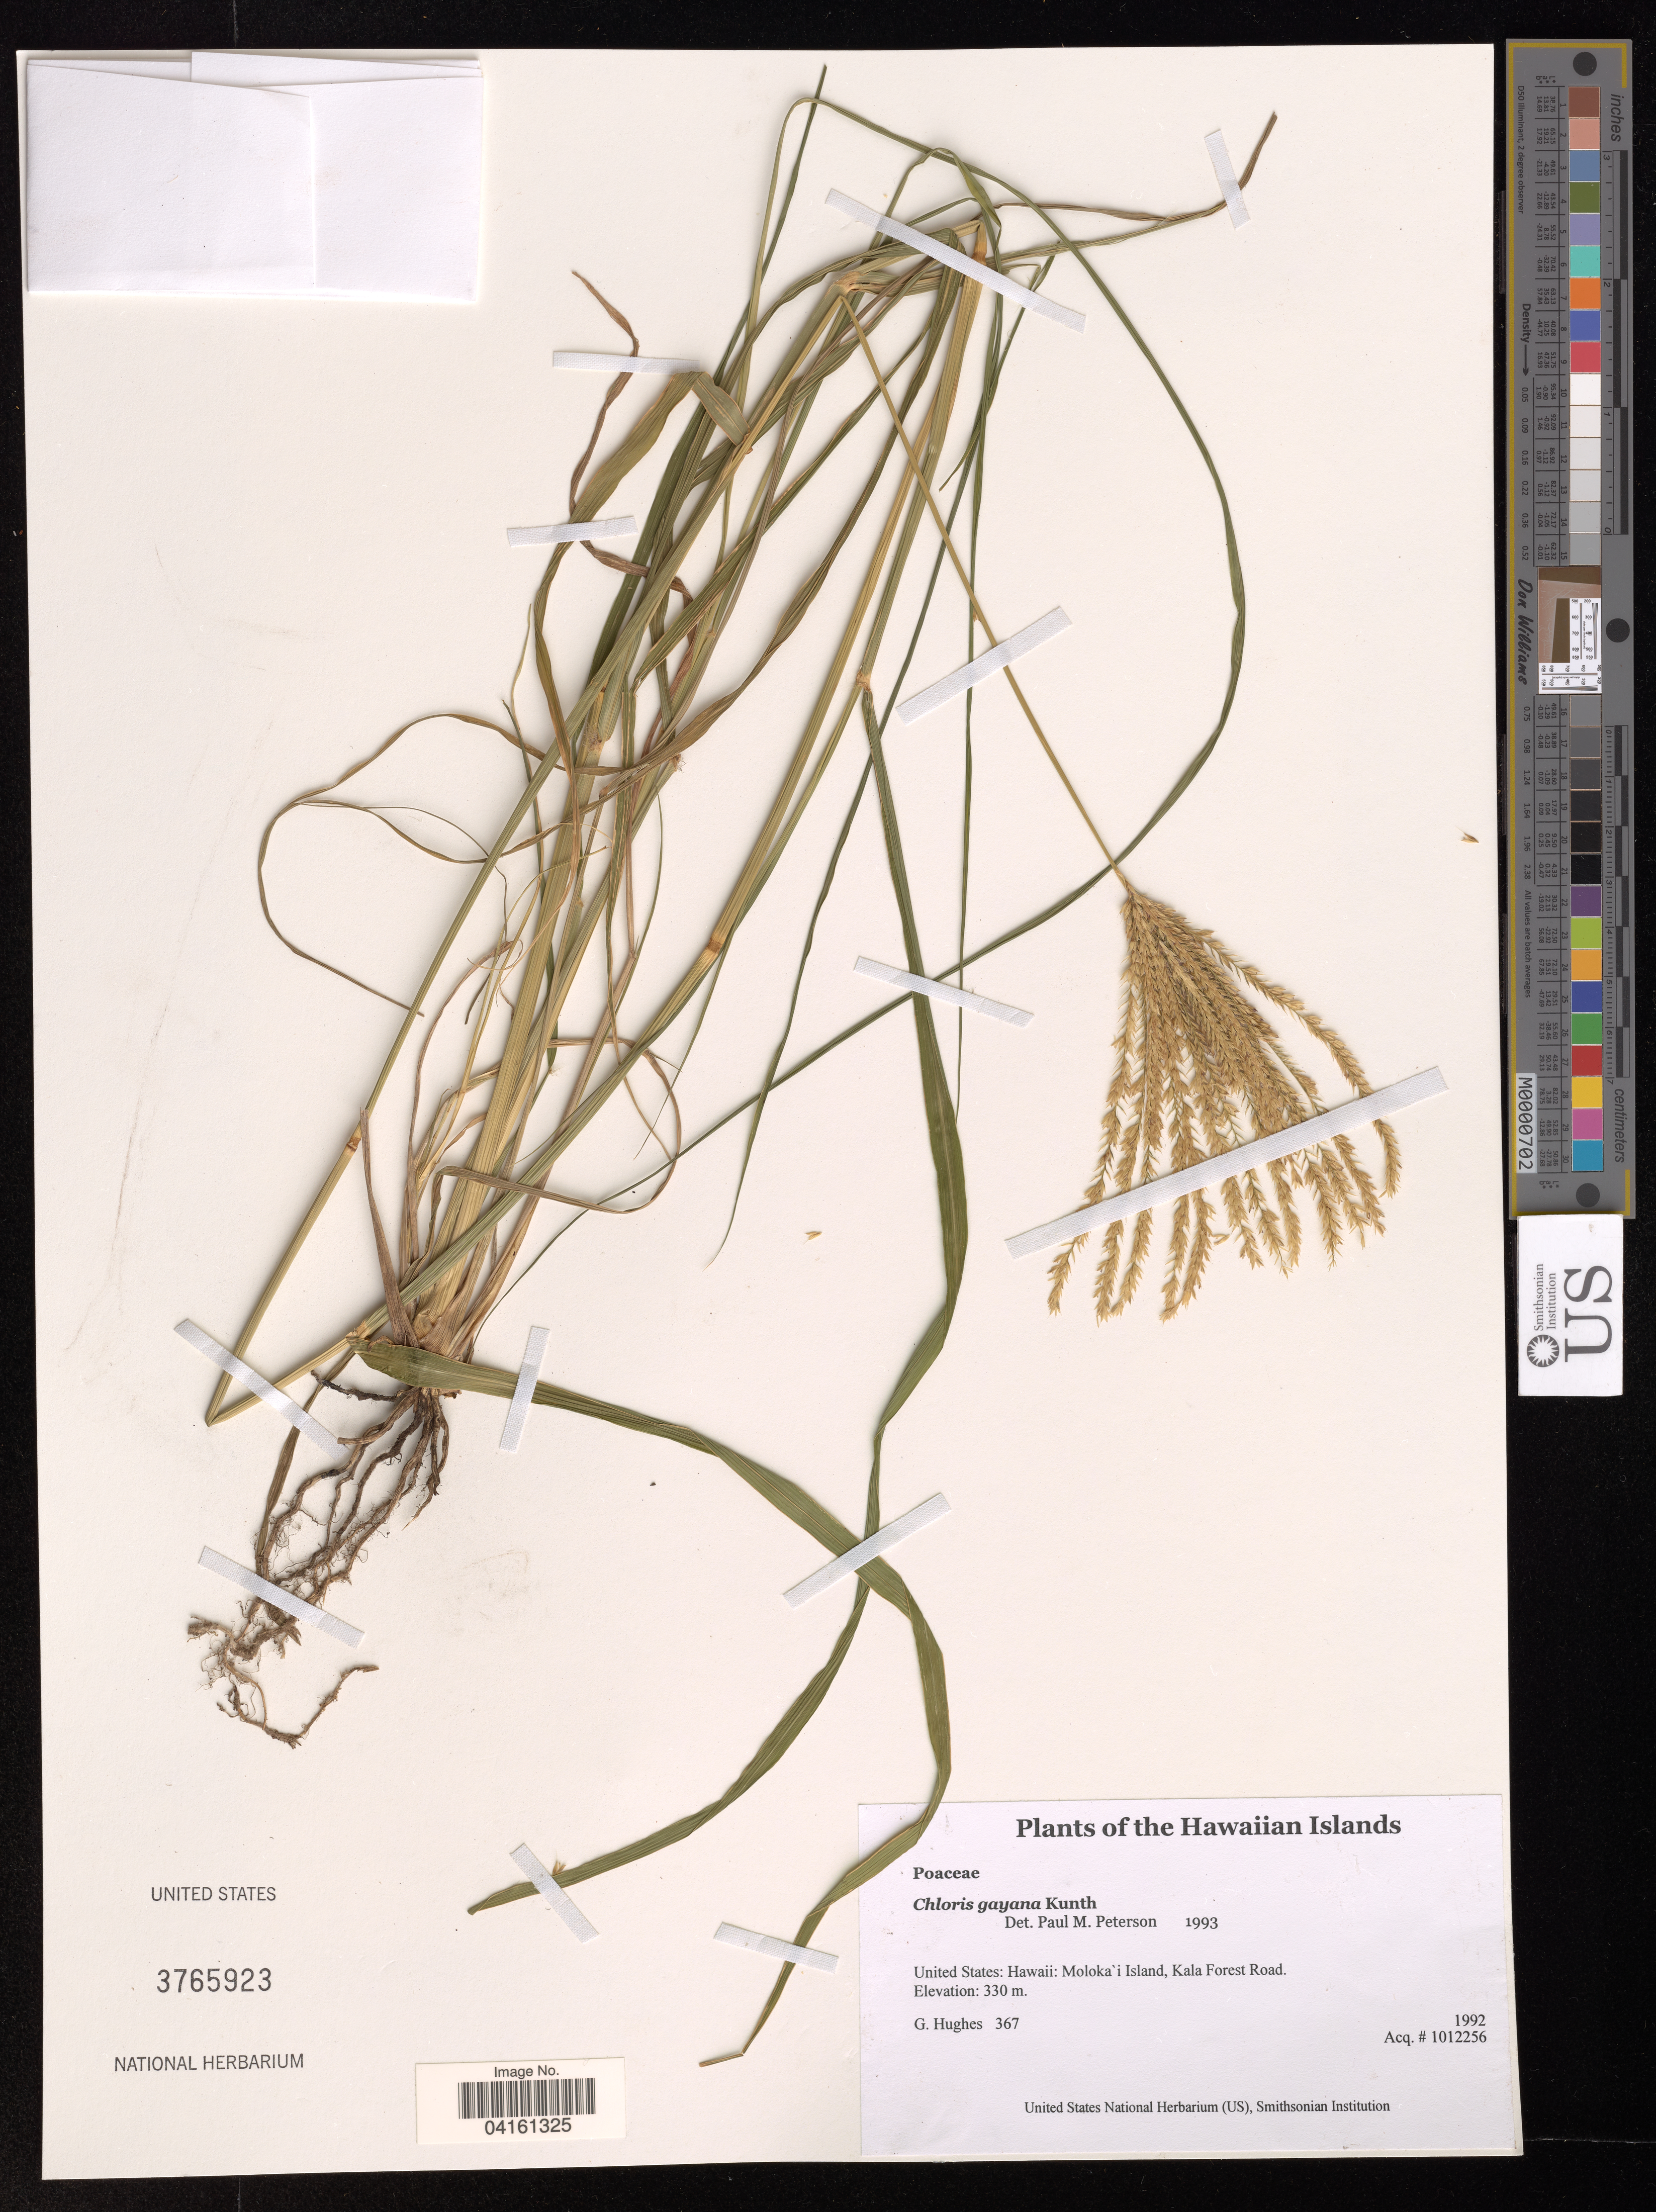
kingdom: Plantae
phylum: Tracheophyta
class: Liliopsida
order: Poales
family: Poaceae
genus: Chloris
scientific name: Chloris gayana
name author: Kunth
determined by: Peterson, Paul M., (BOT), Smithsonian Institution - National Museum of Natural History (UNITED STATES)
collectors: G. Hughes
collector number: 367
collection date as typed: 1992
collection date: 1992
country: United States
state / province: Hawaii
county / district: Maui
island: Moloka'i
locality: Kala Forest Road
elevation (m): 330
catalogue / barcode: US 3765923